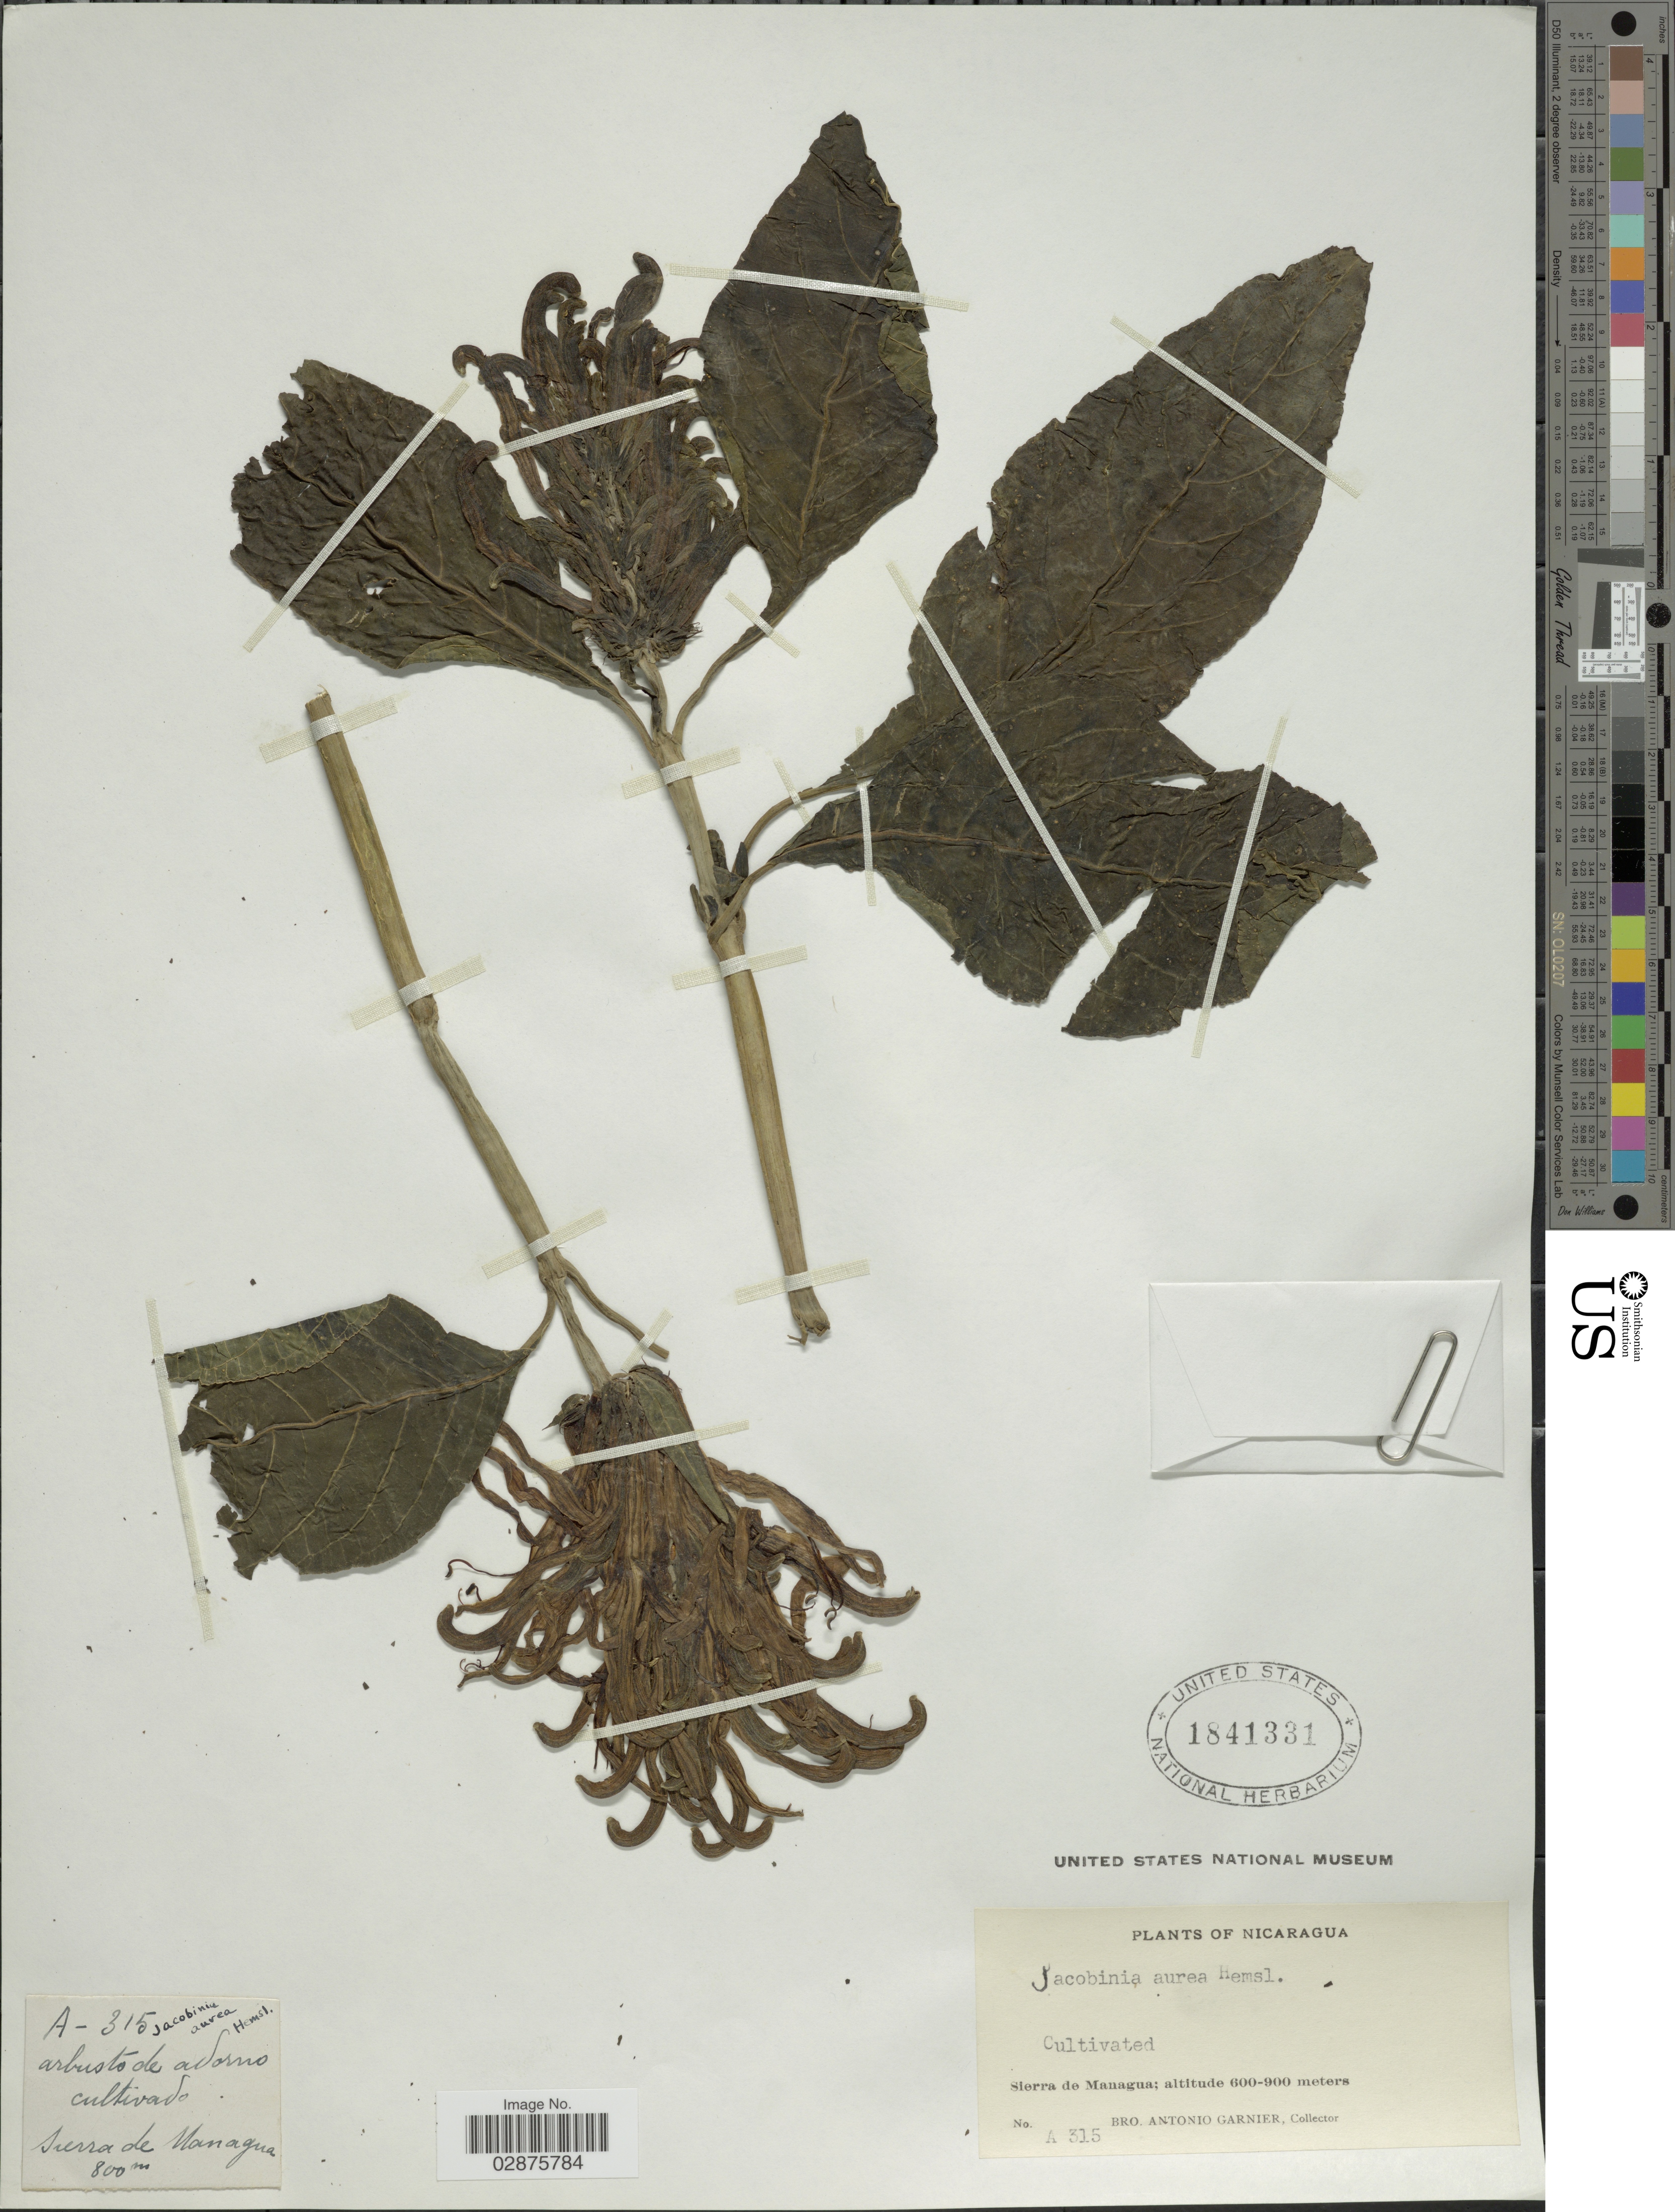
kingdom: Plantae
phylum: Tracheophyta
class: Magnoliopsida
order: Lamiales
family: Acanthaceae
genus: Justicia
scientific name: Justicia aurea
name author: Schltdl.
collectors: Bro. A. Garnier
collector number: A315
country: Nicaragua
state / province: Managua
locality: Sierra de Managua.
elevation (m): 800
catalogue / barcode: US 1841331